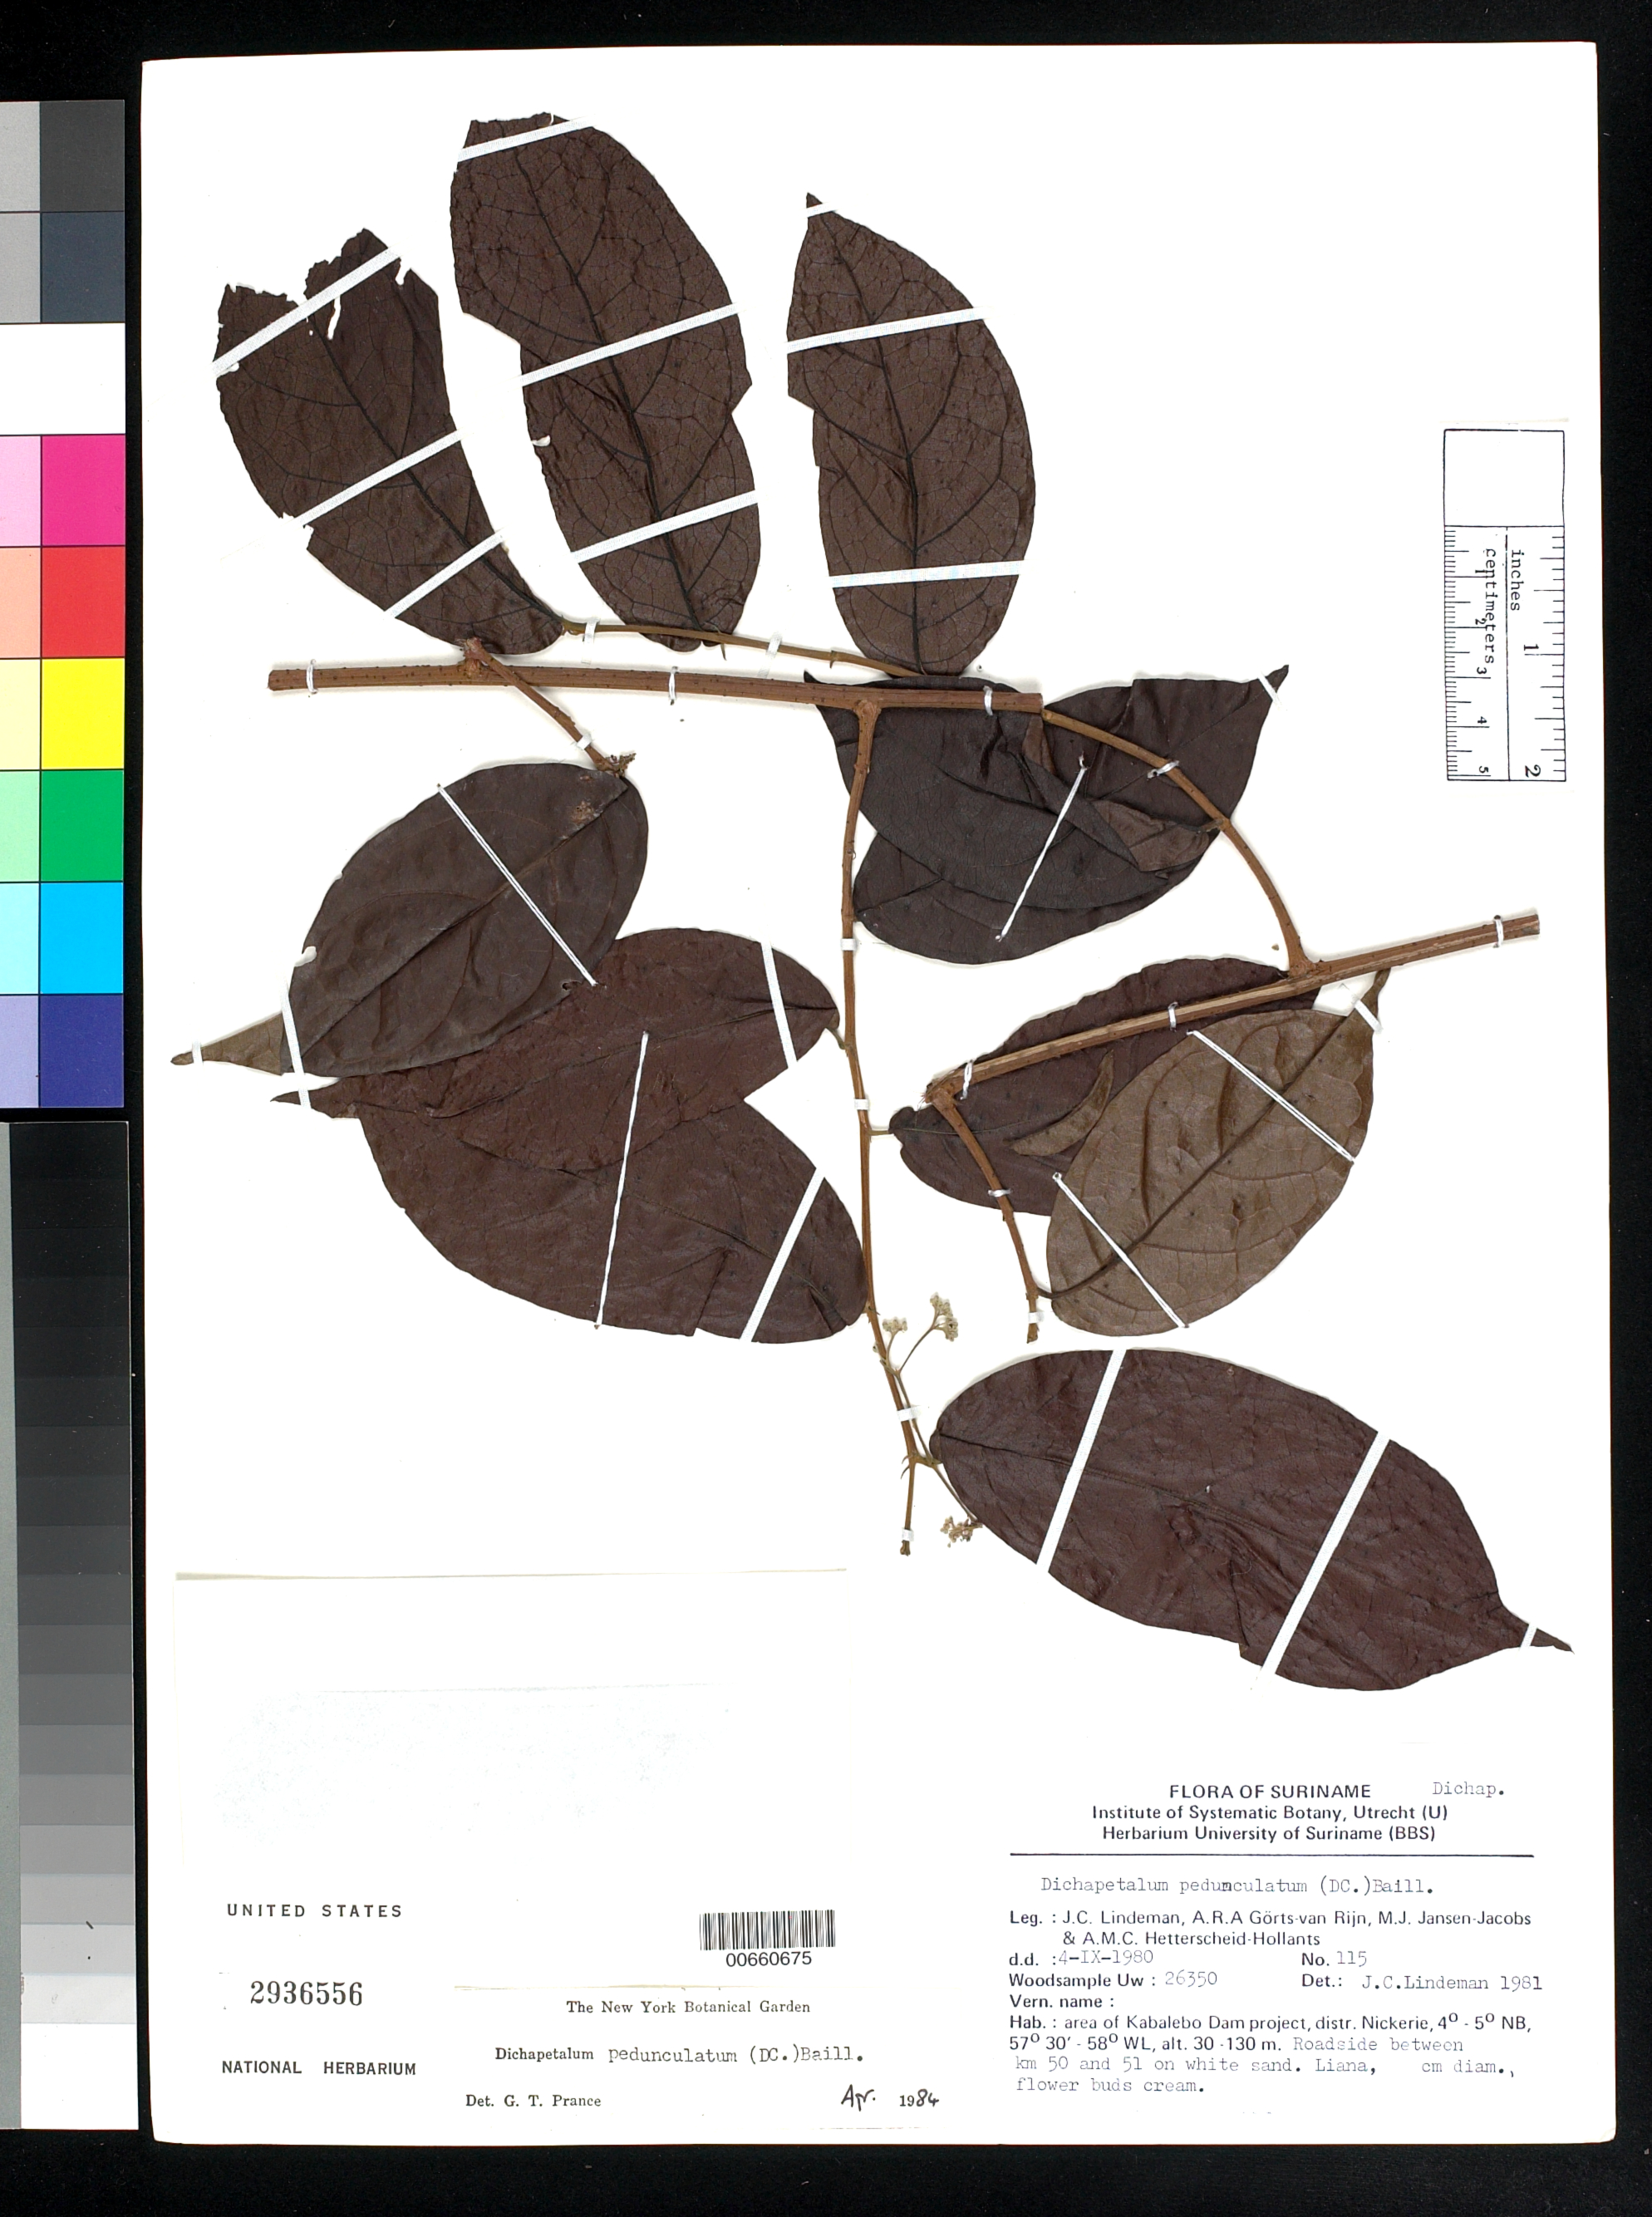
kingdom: Plantae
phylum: Tracheophyta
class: Magnoliopsida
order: Malpighiales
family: Dichapetalaceae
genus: Dichapetalum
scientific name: Dichapetalum pedunculatum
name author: (DC.) Baill.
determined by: Prance, G. T.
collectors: J. C. Lindeman, A. .R. A. Görts-van Rijn, M. J. Jansen-Jacobs & A. Hetterscheid-Hollants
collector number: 80 115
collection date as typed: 4-Sep-80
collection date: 1980-09-04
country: Suriname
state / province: Nickerie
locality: Kabalebo Dam project area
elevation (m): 30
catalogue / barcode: US 2936556